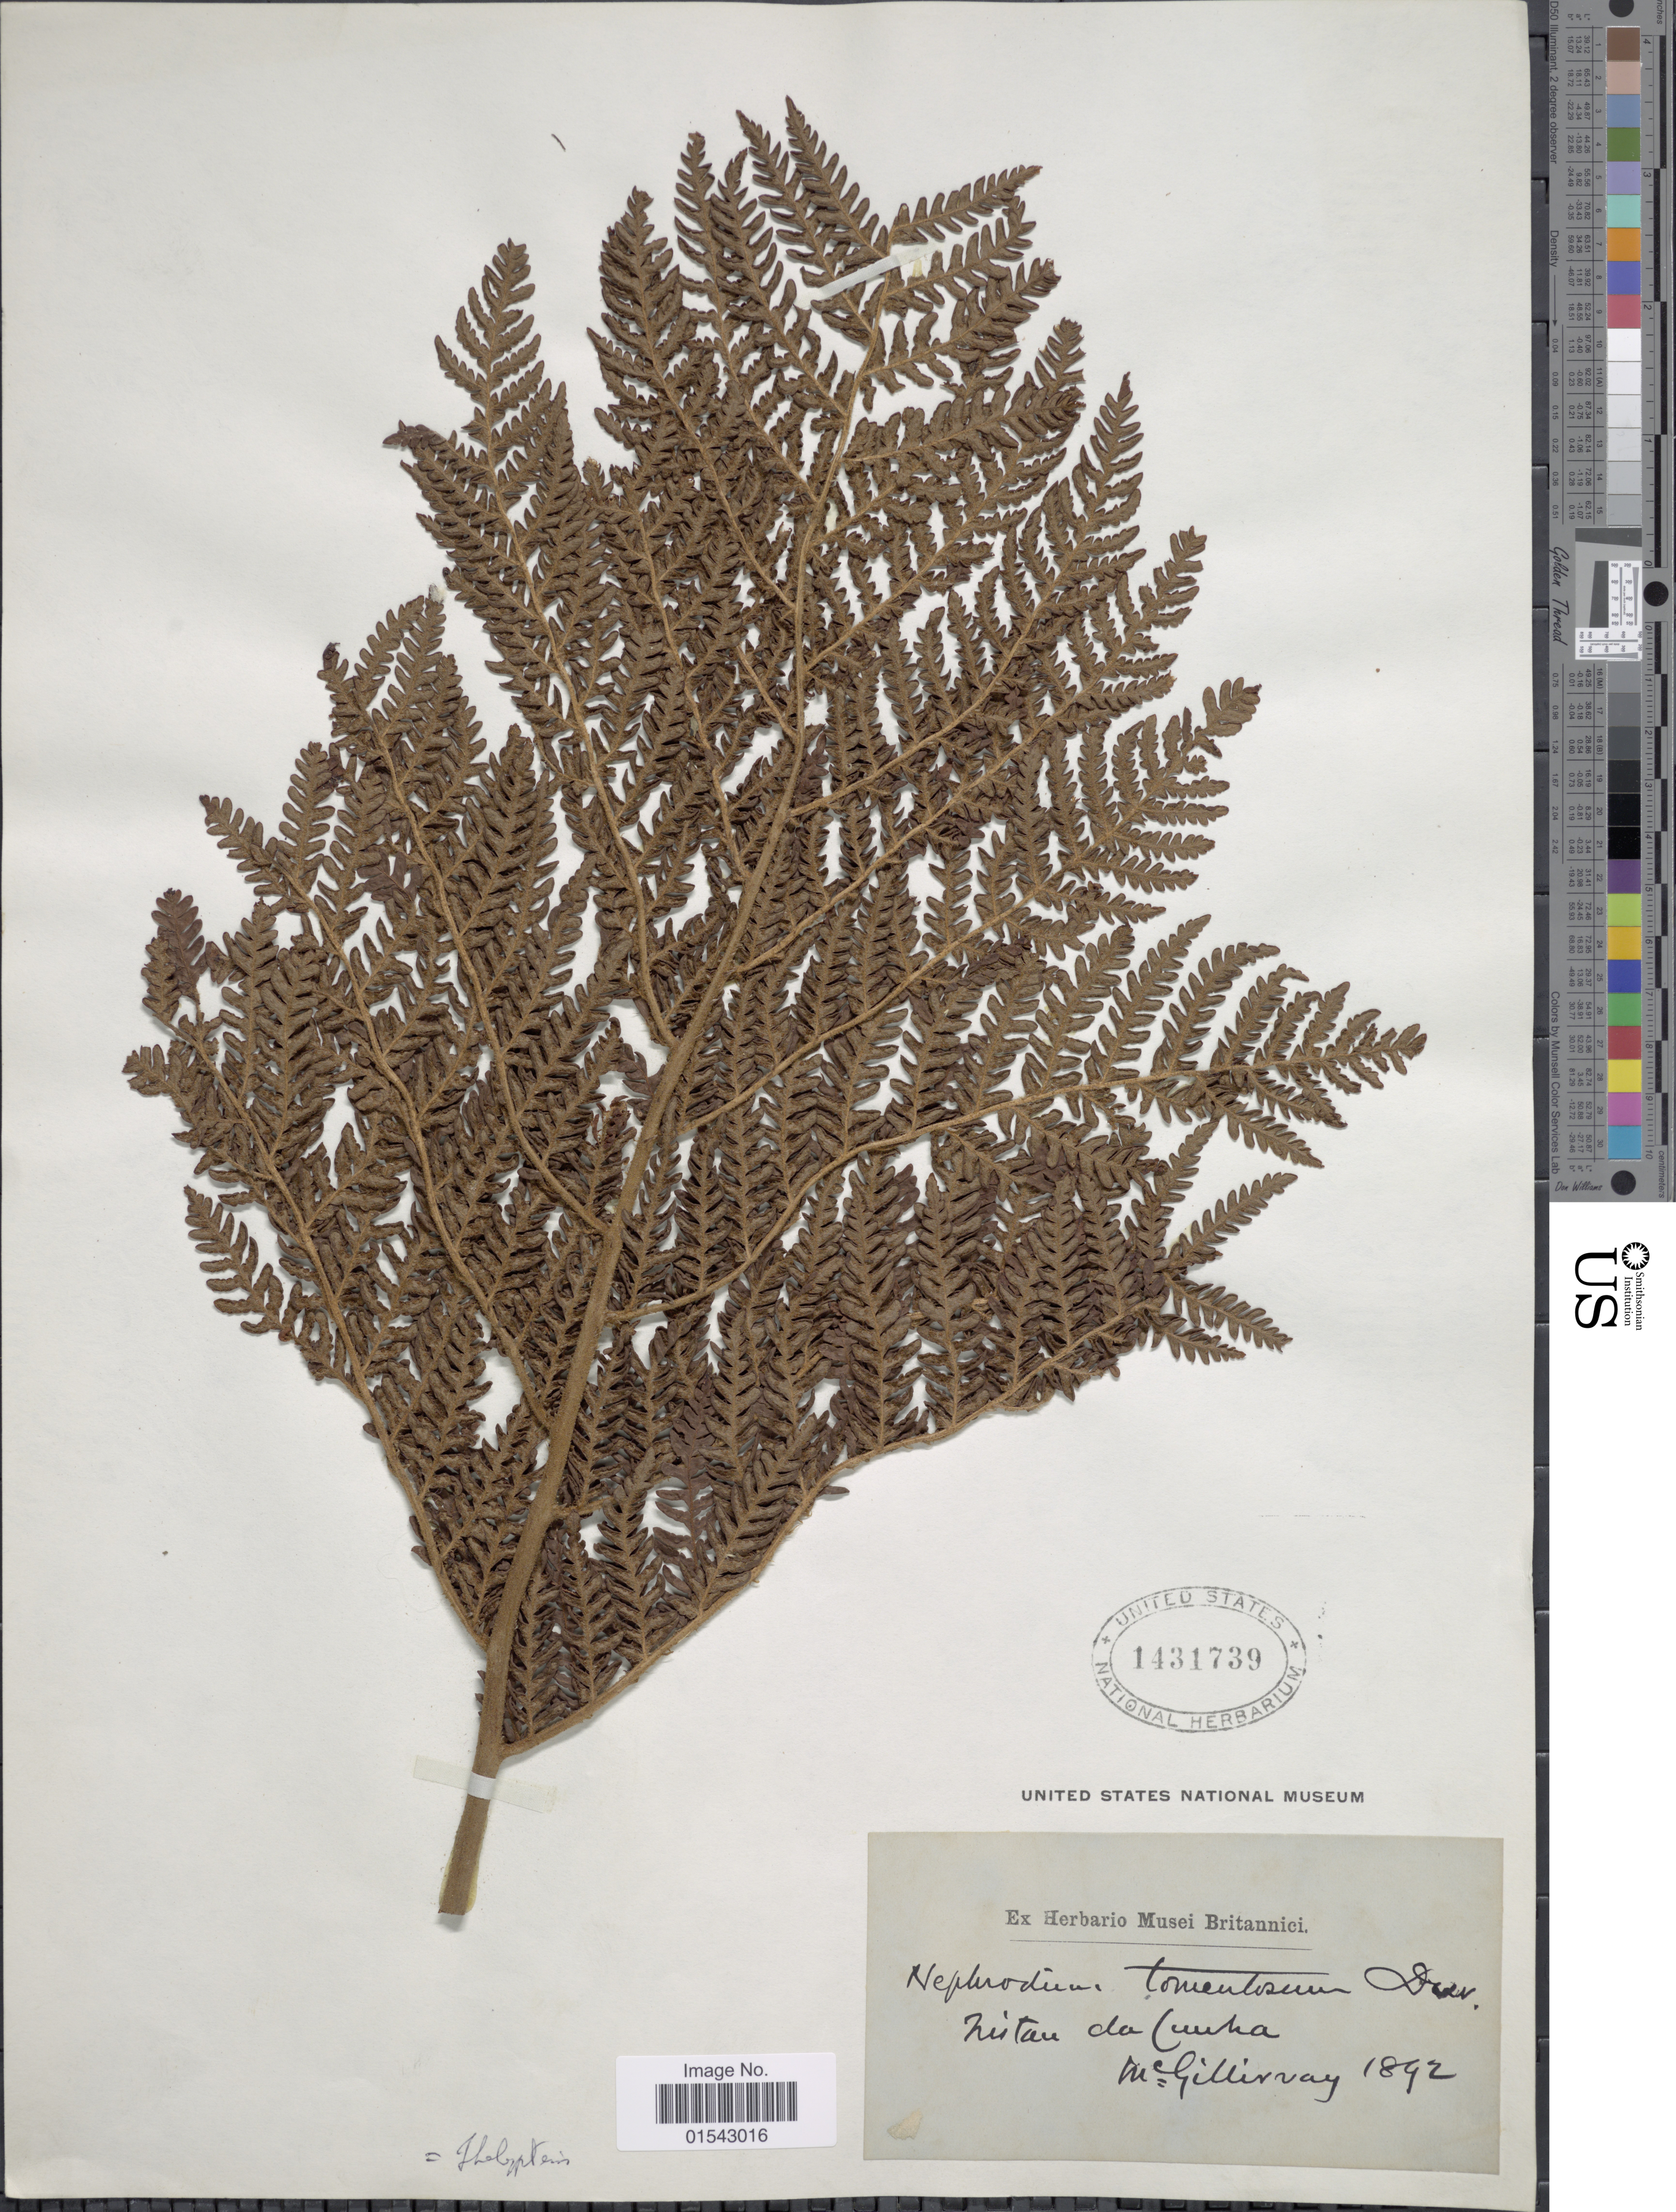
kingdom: Plantae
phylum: Tracheophyta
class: Polypodiopsida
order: Polypodiales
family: Thelypteridaceae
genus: Cyclosorus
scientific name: Cyclosorus sp.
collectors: McGilliivary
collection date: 1892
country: St. Helena Islands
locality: Zutau da Cuuha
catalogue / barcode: US 1431739